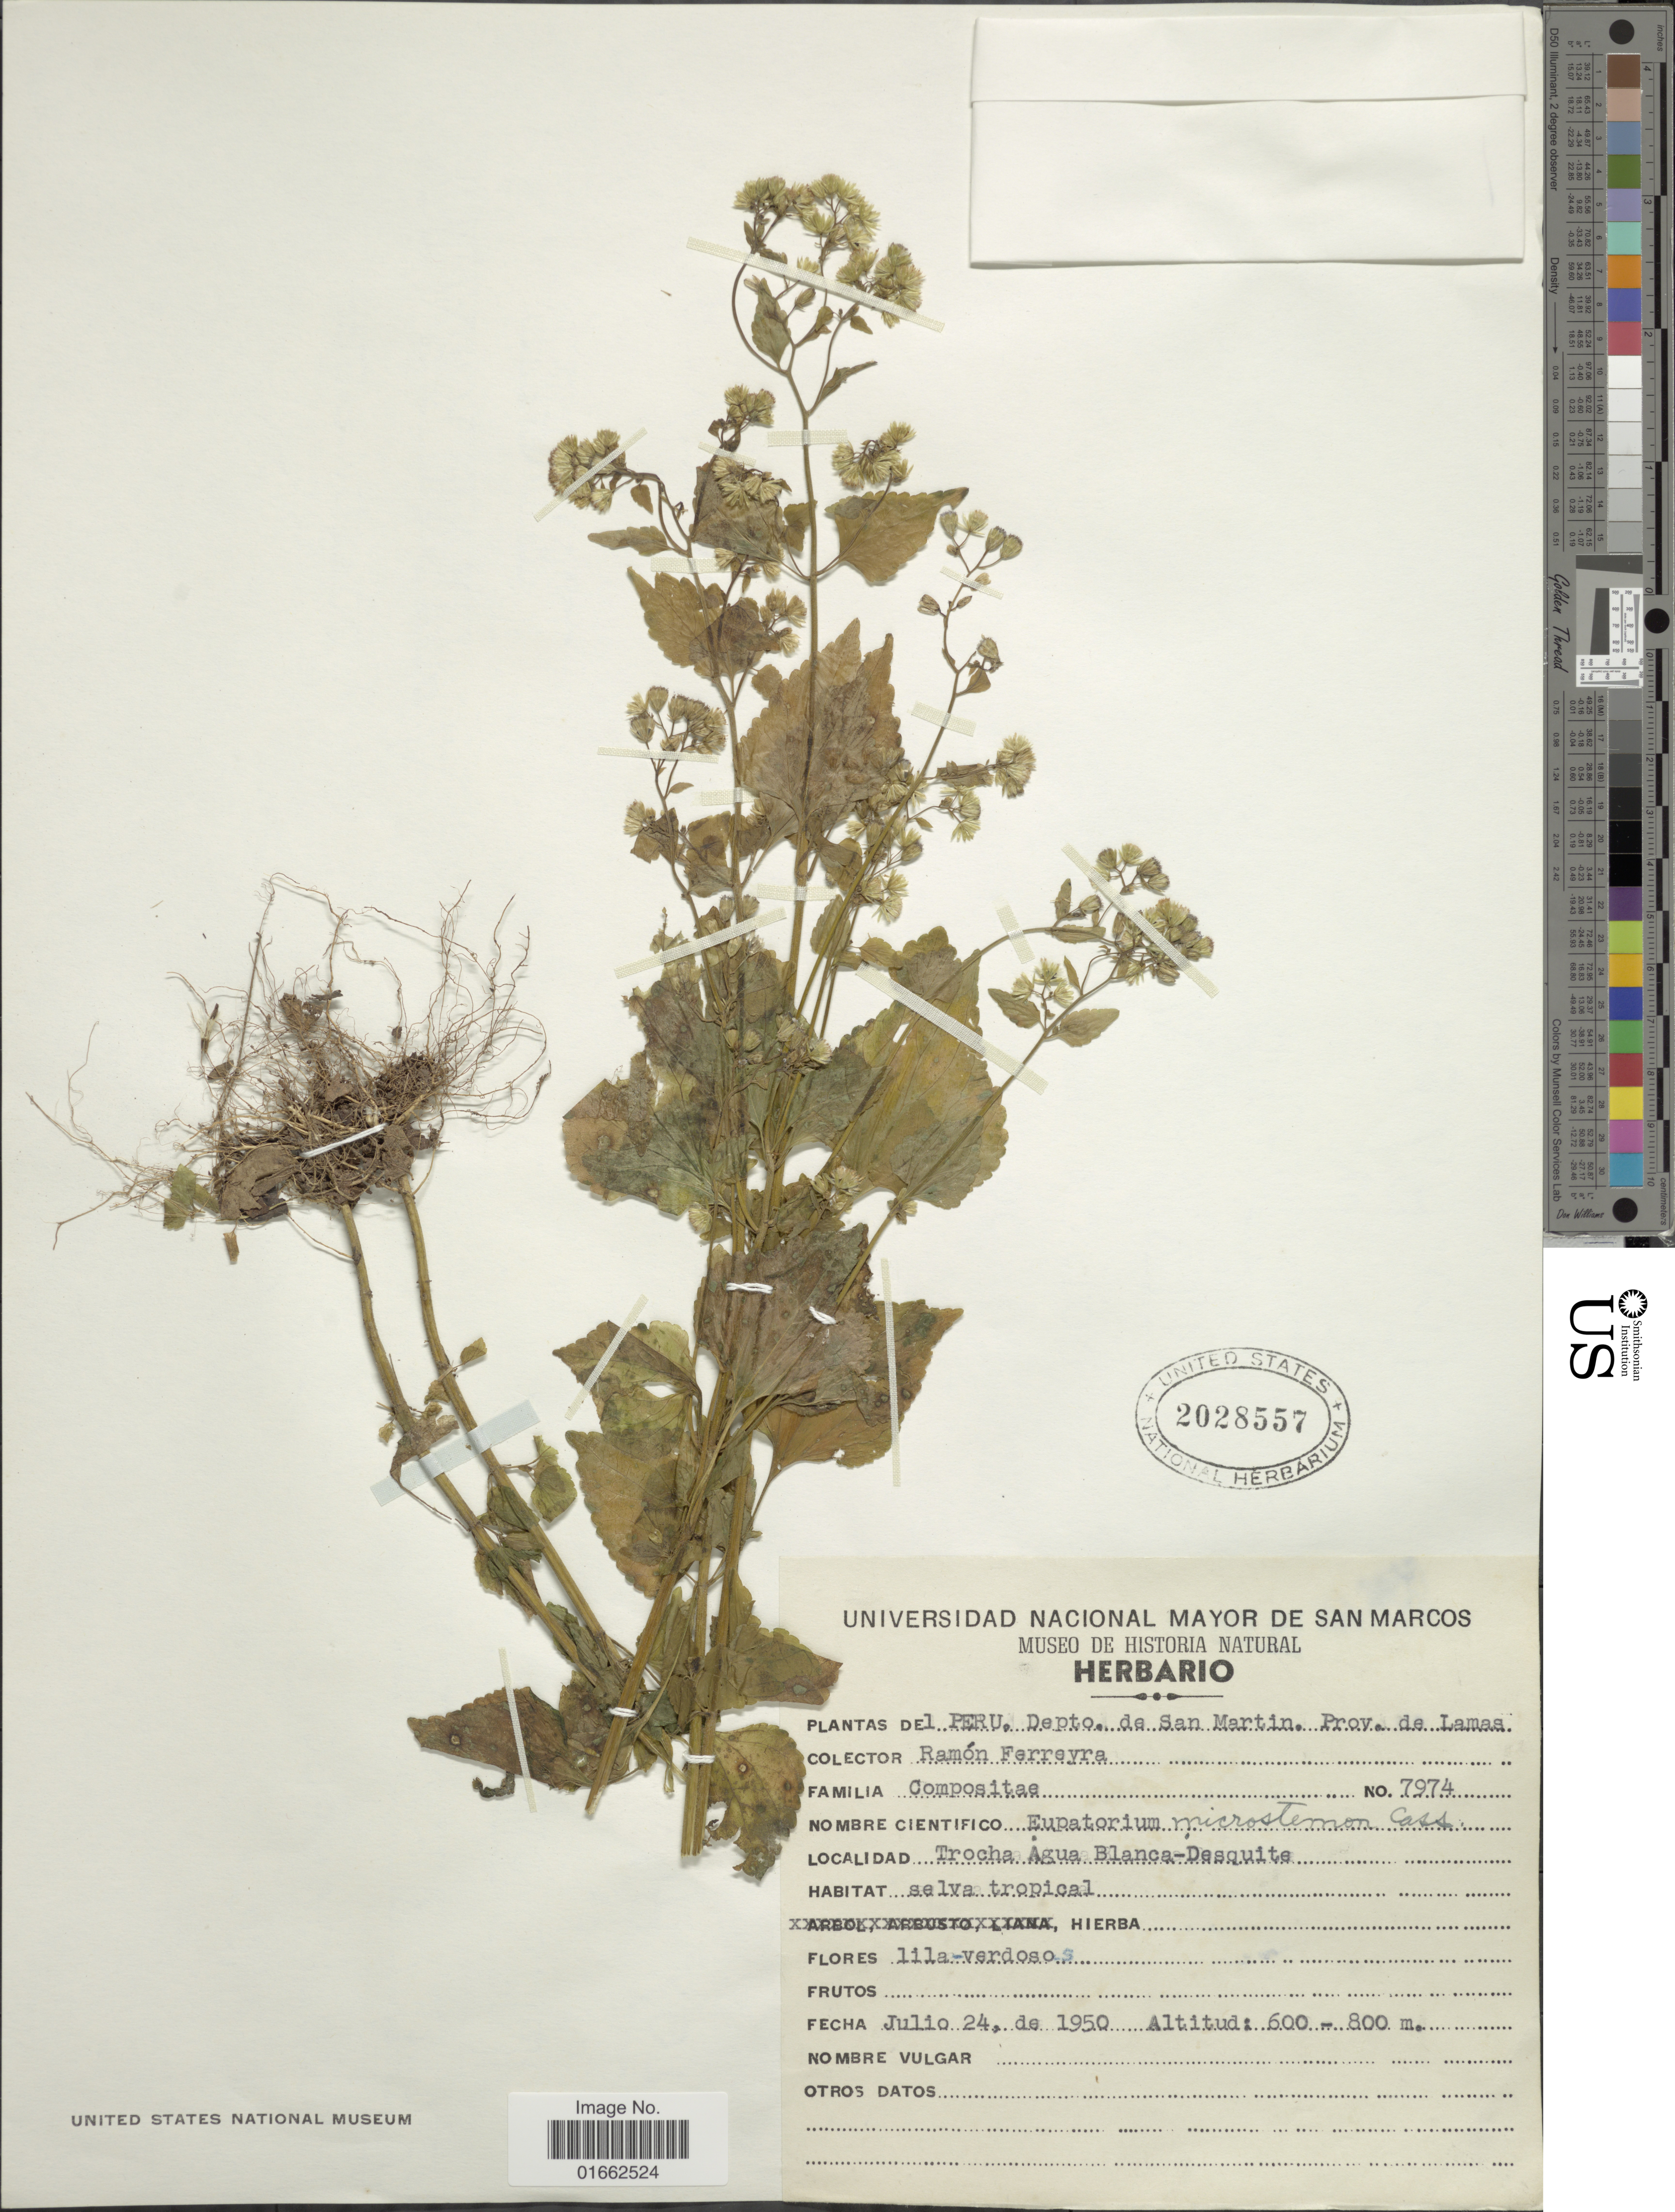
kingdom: Plantae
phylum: Tracheophyta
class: Magnoliopsida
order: Asterales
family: Asteraceae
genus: Fleischmannia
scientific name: Fleischmannia microstemon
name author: (Cass.) R.M. King & H. Rob.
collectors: R. A. Ferreyra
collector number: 7974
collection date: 1950-07-24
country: Peru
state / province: San Martín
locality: Depto. de San Martin. Prov. de Lamas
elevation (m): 600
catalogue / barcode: US 2028557